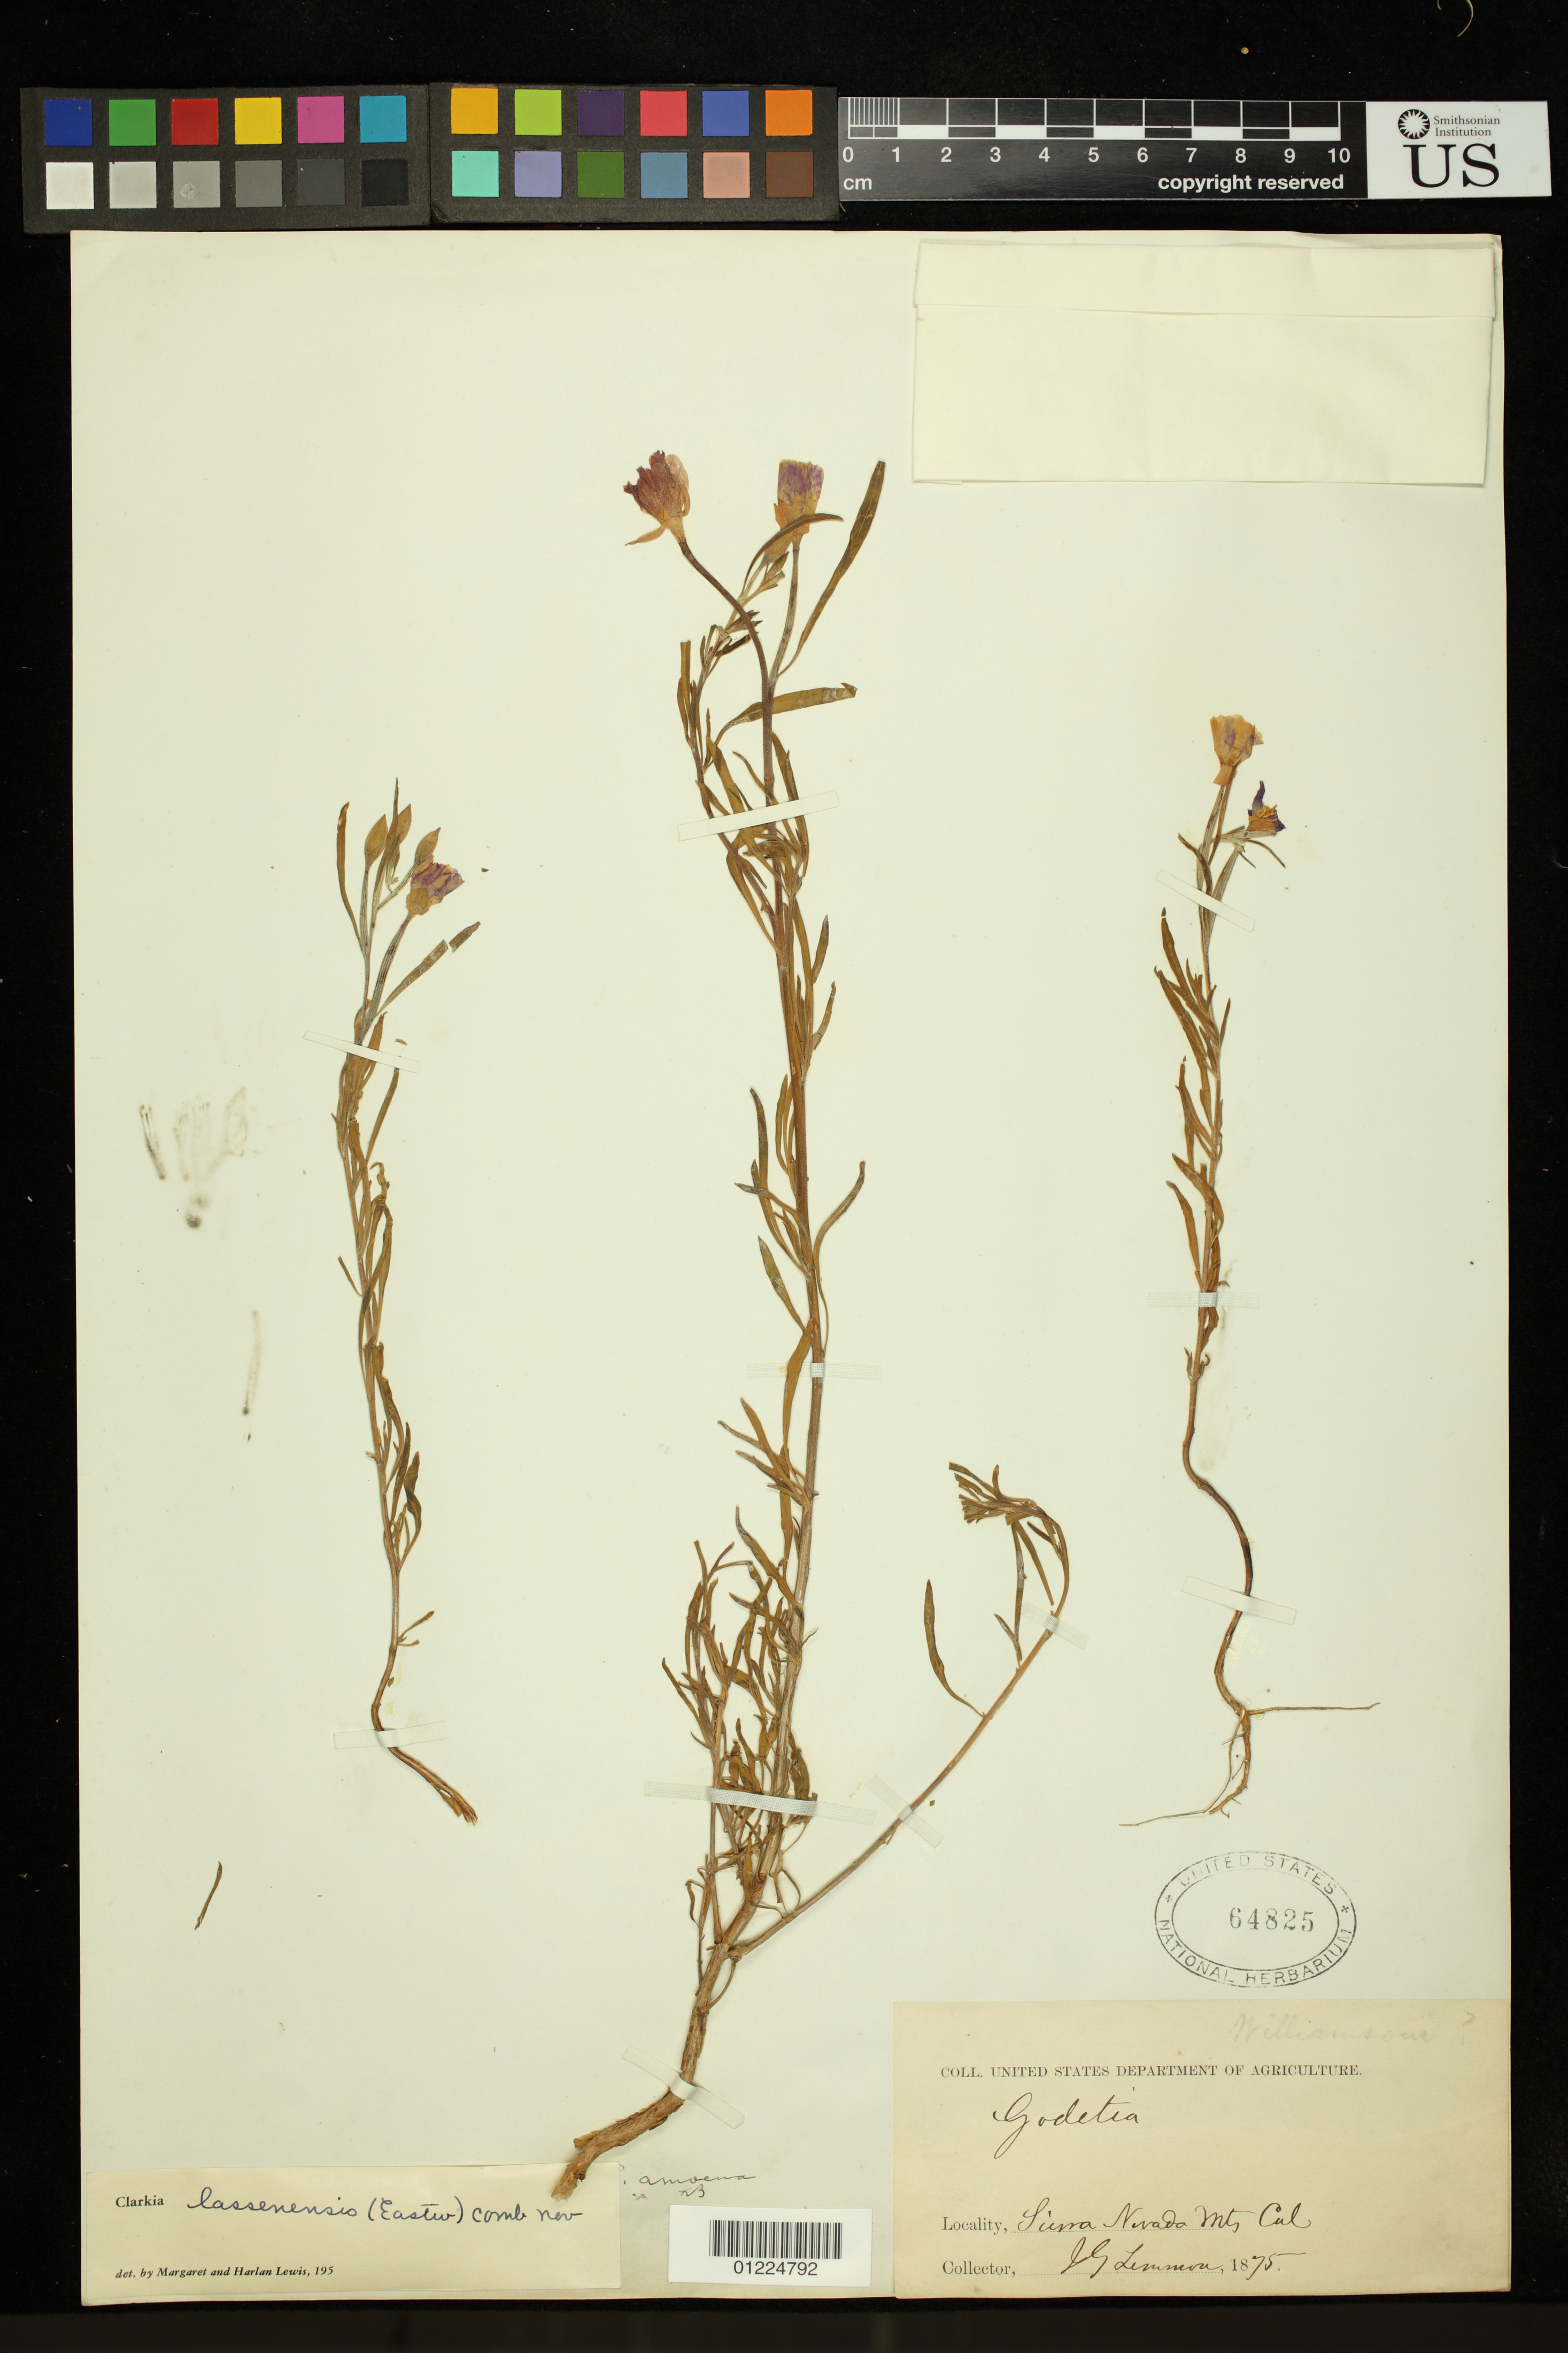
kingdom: Plantae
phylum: Tracheophyta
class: Magnoliopsida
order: Myrtales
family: Onagraceae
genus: Clarkia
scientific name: Clarkia lassenensis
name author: (Eastw.) F. H. Lewis & M.E. Lewis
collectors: J. G. Lemmon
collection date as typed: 1875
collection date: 1875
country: United States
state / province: California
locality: Sierra Nevada Mtns.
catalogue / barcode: US 64825